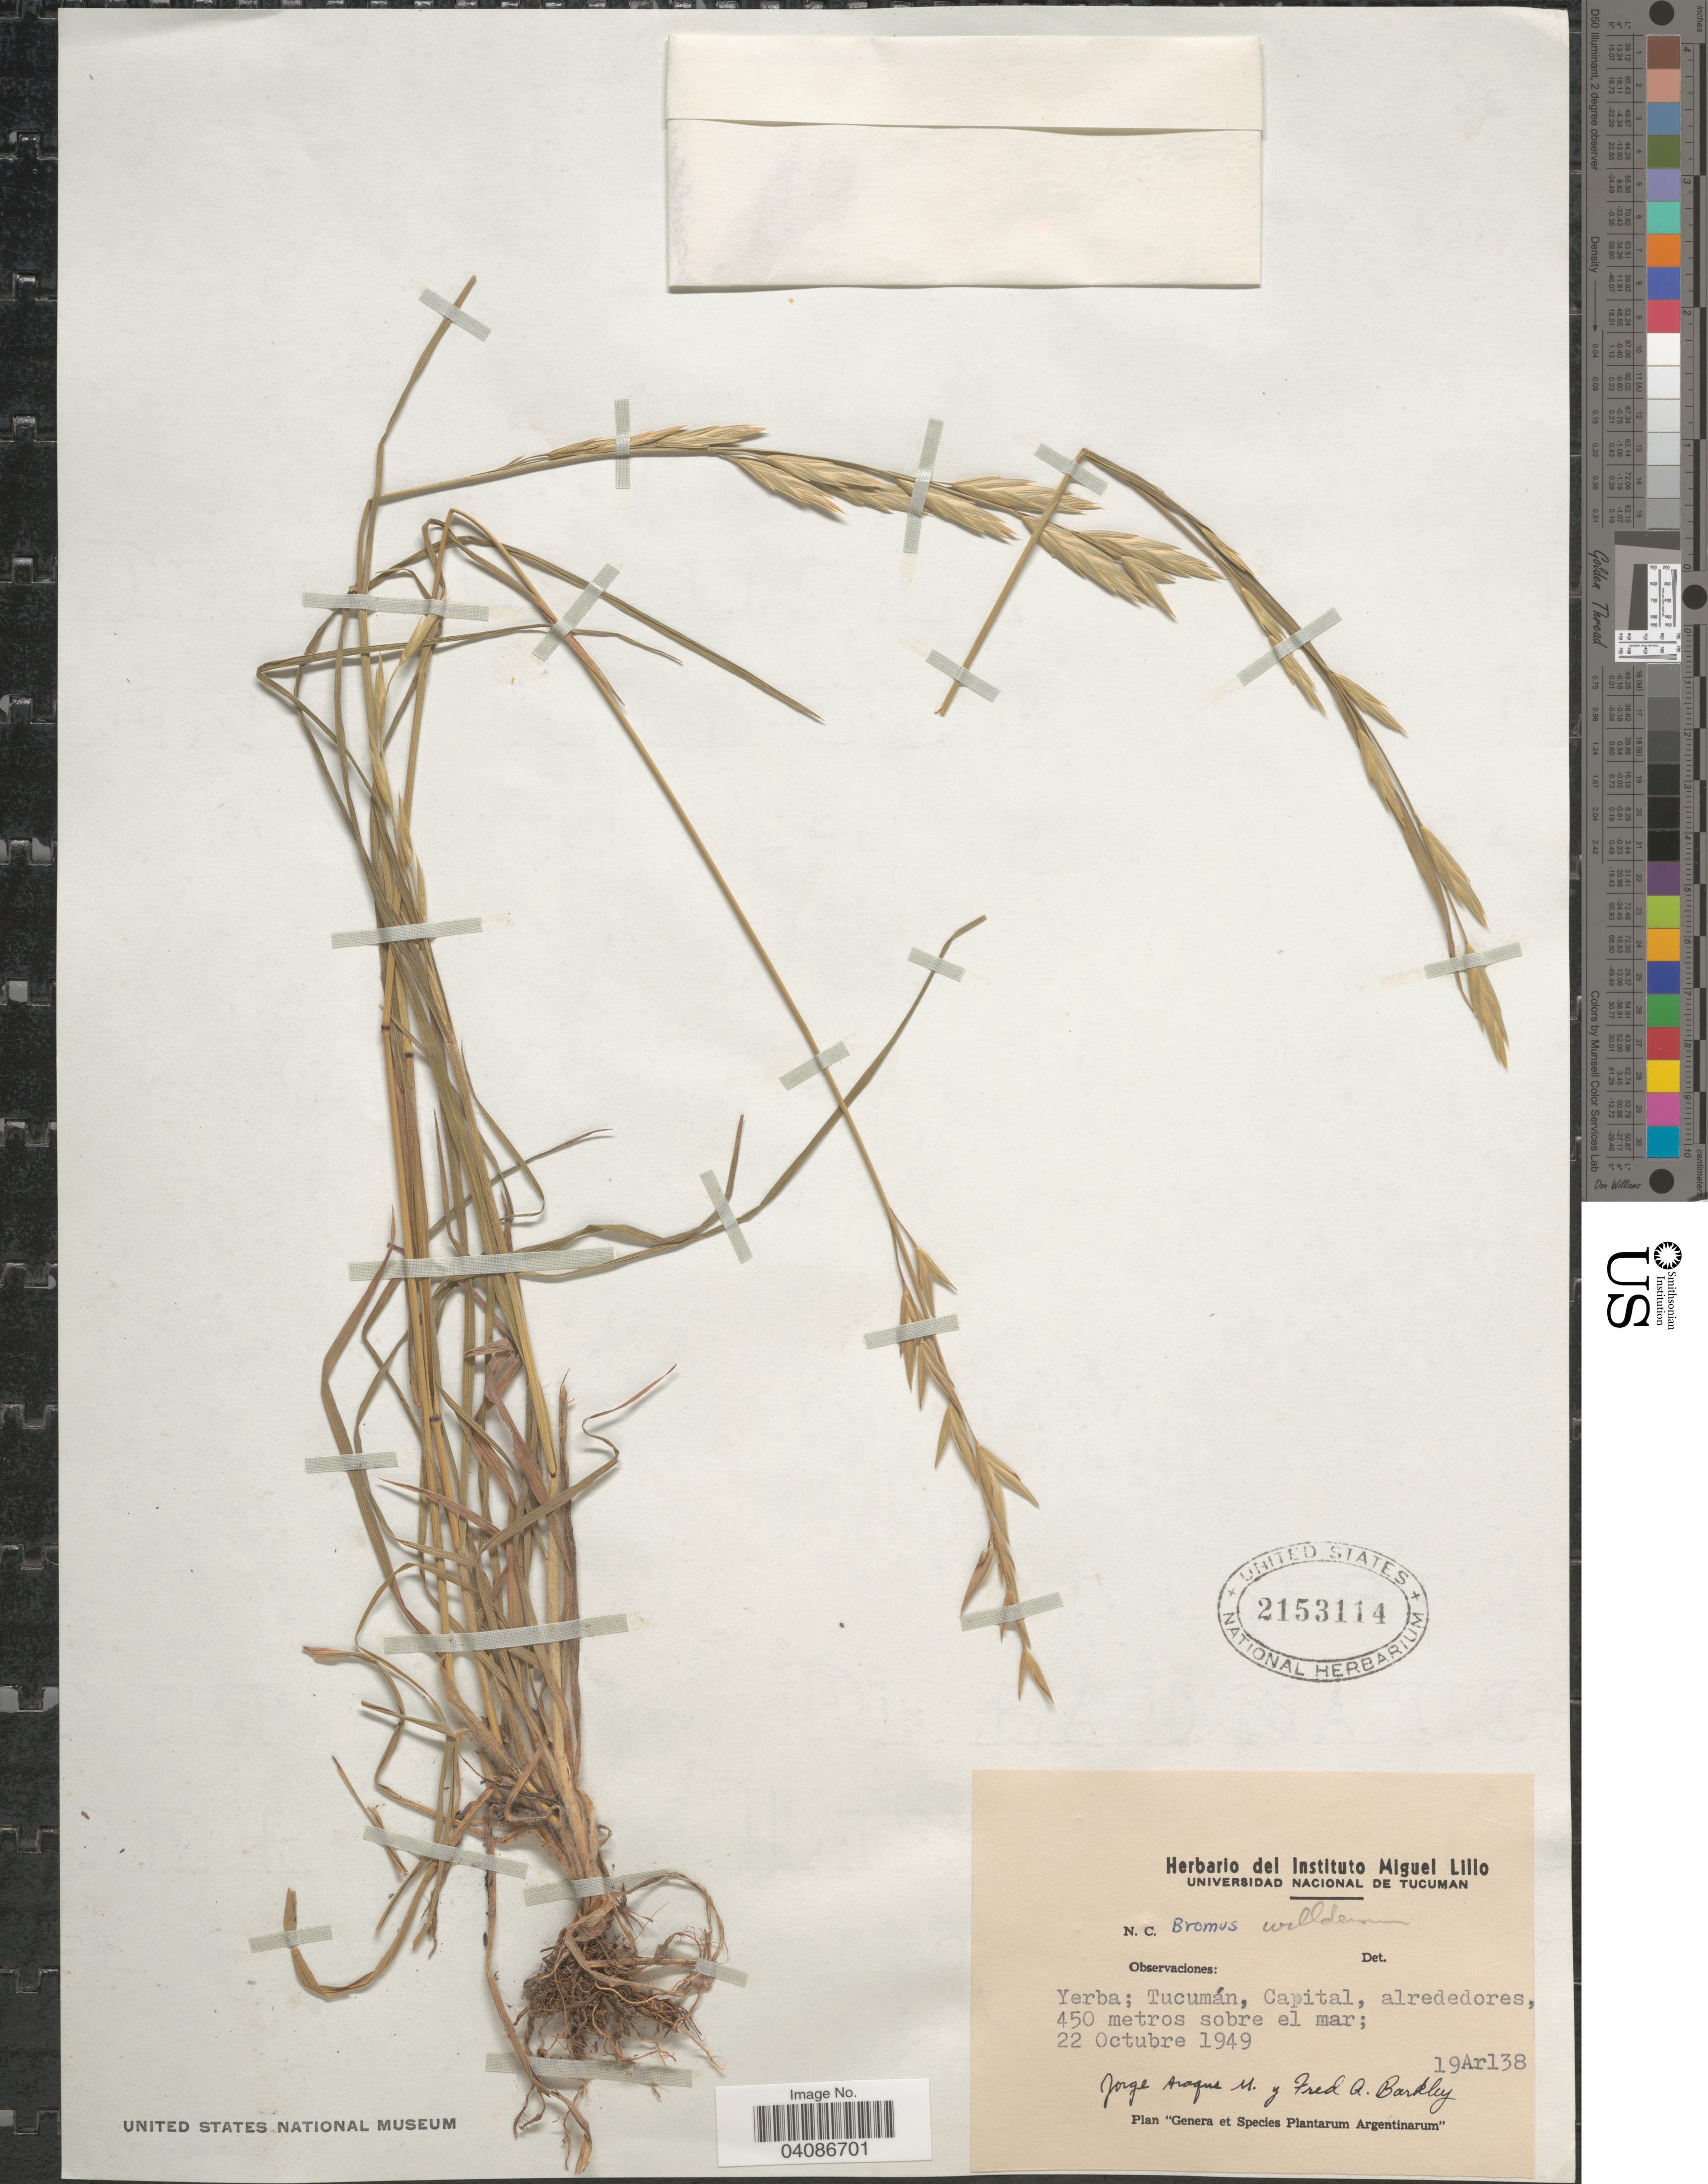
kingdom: Plantae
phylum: Tracheophyta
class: Liliopsida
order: Poales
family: Poaceae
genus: Bromus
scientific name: Bromus catharticus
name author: Vahl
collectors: J. Araque Molina & F. A. Barkley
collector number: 19Ar138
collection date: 1949-10-22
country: Argentina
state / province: Tucuman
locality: Yerba, Capital, alrededores.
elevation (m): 450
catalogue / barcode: US 2153114